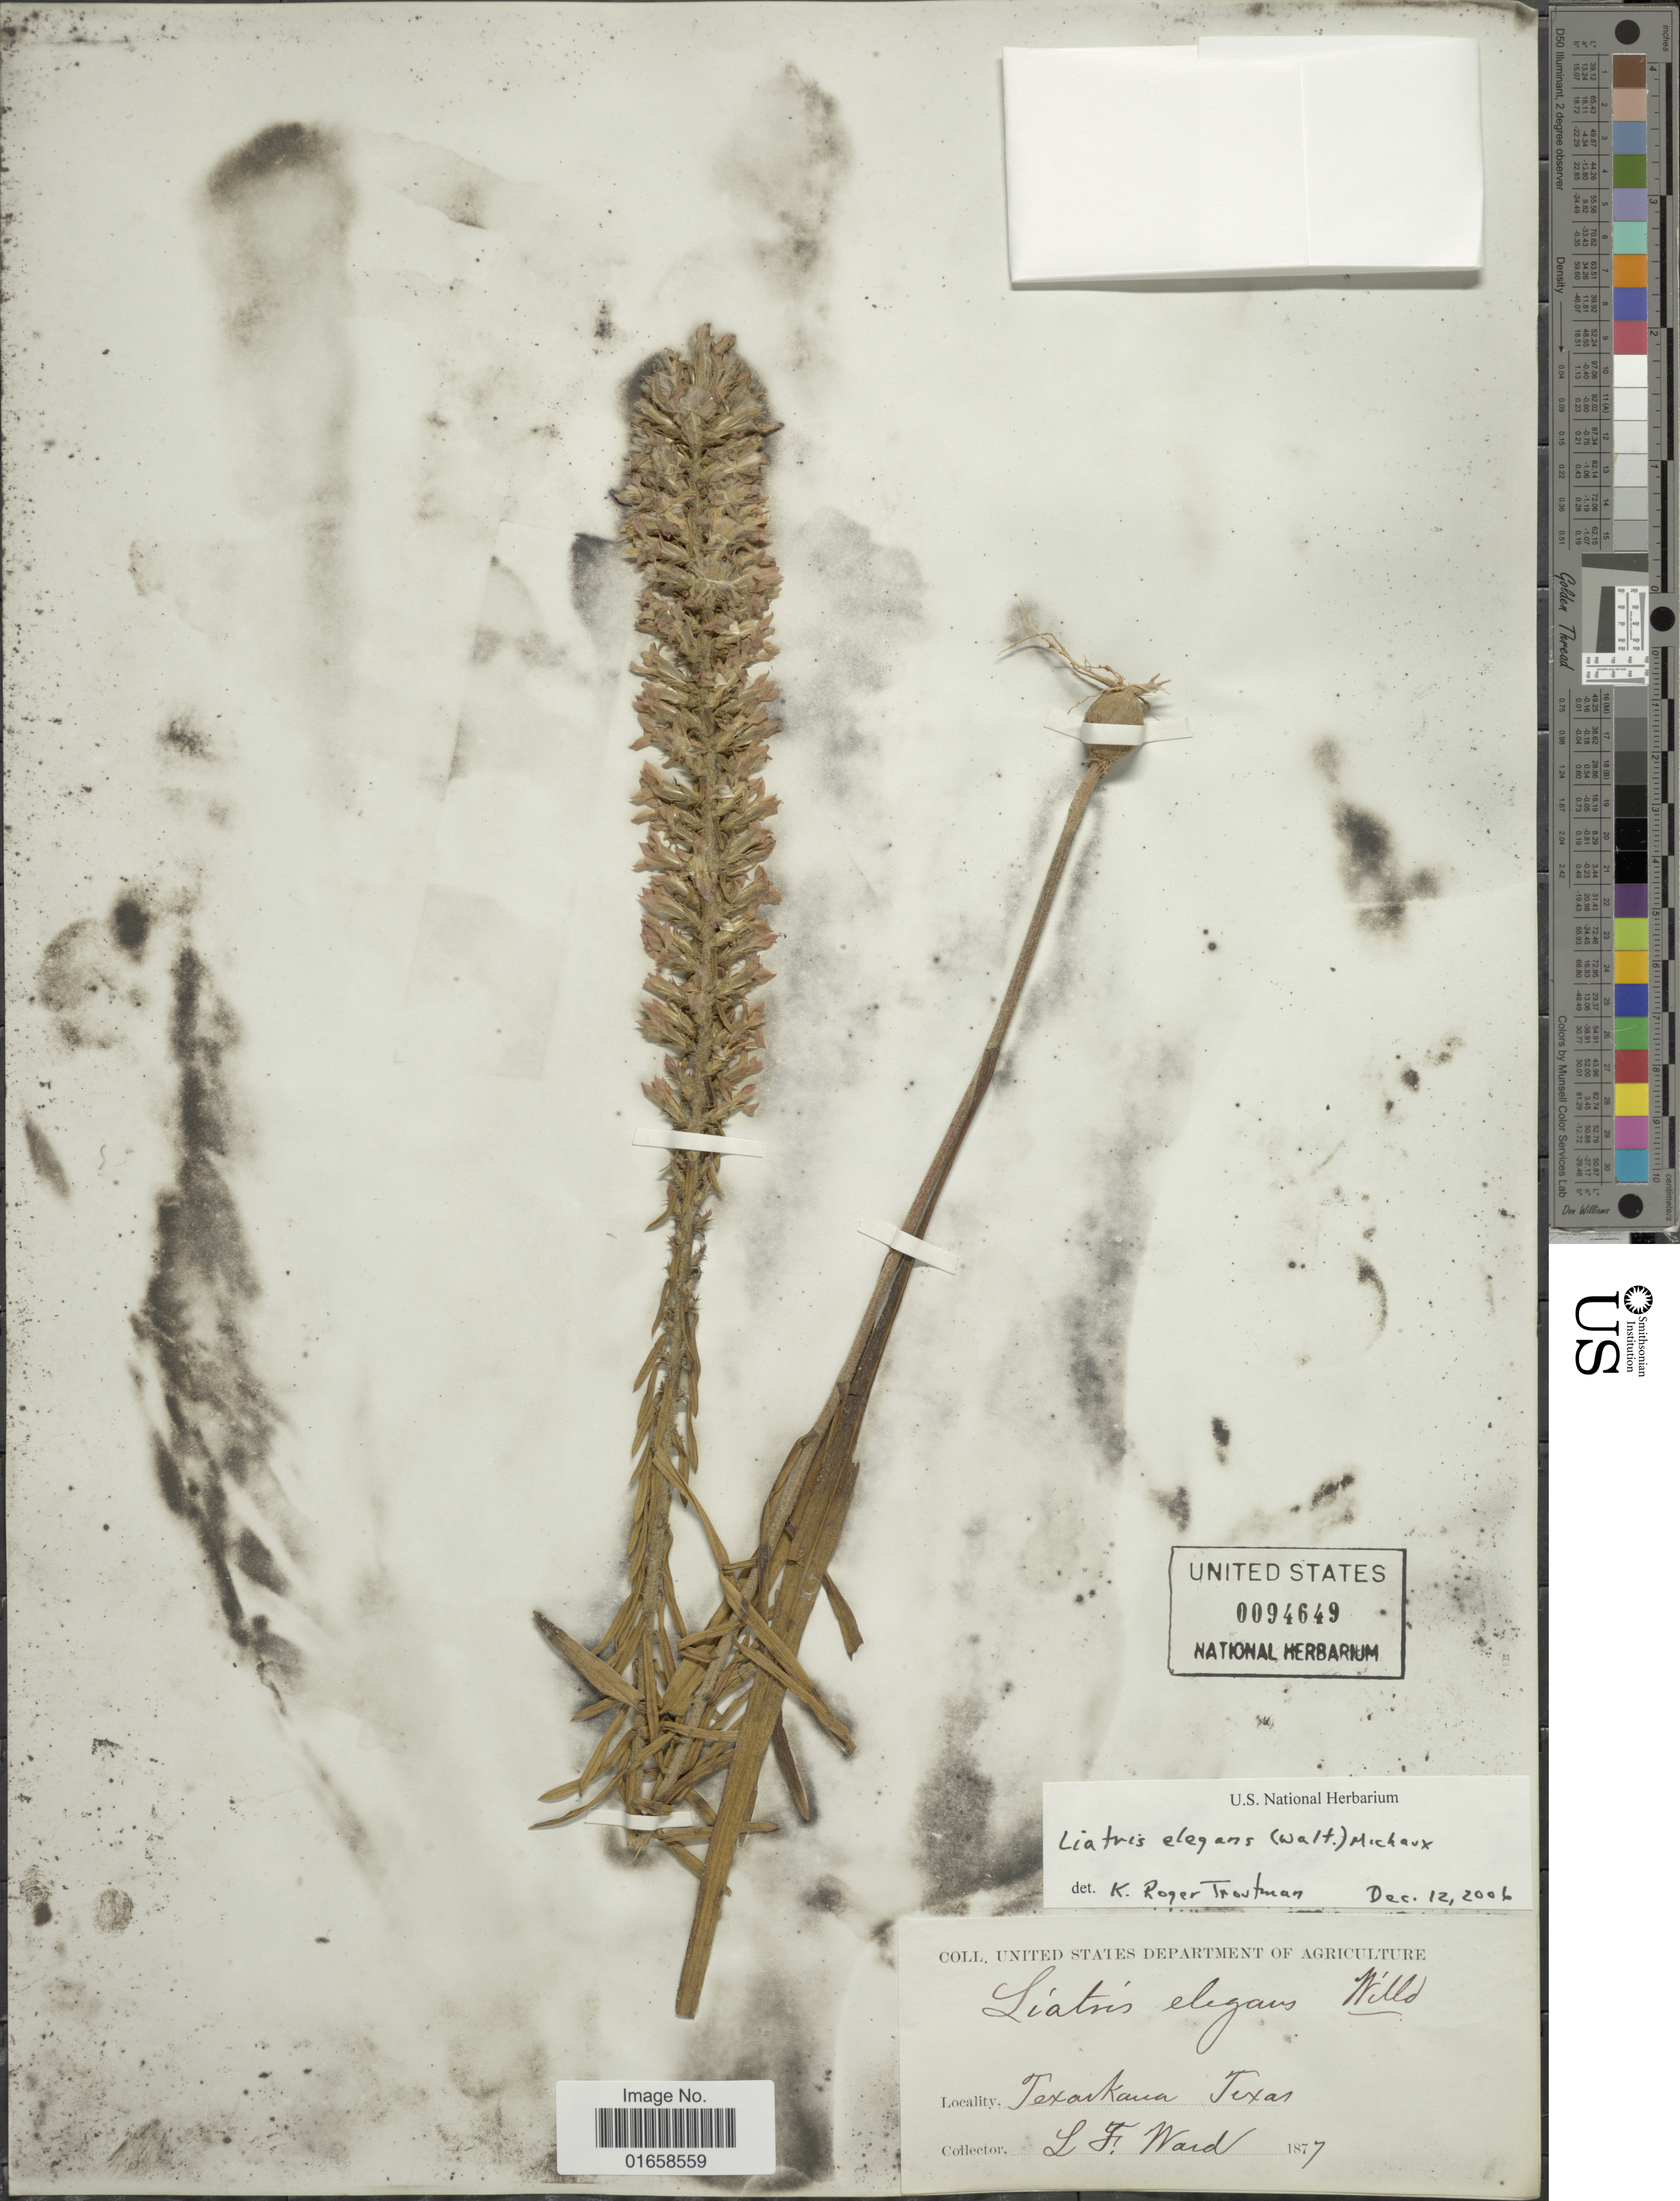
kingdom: Plantae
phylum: Tracheophyta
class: Magnoliopsida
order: Asterales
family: Asteraceae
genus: Liatris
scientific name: Liatris elegans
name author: (Walter) Michx.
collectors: L. Ward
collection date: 1877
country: United States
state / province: Texas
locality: Texarkana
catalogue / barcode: US 94649